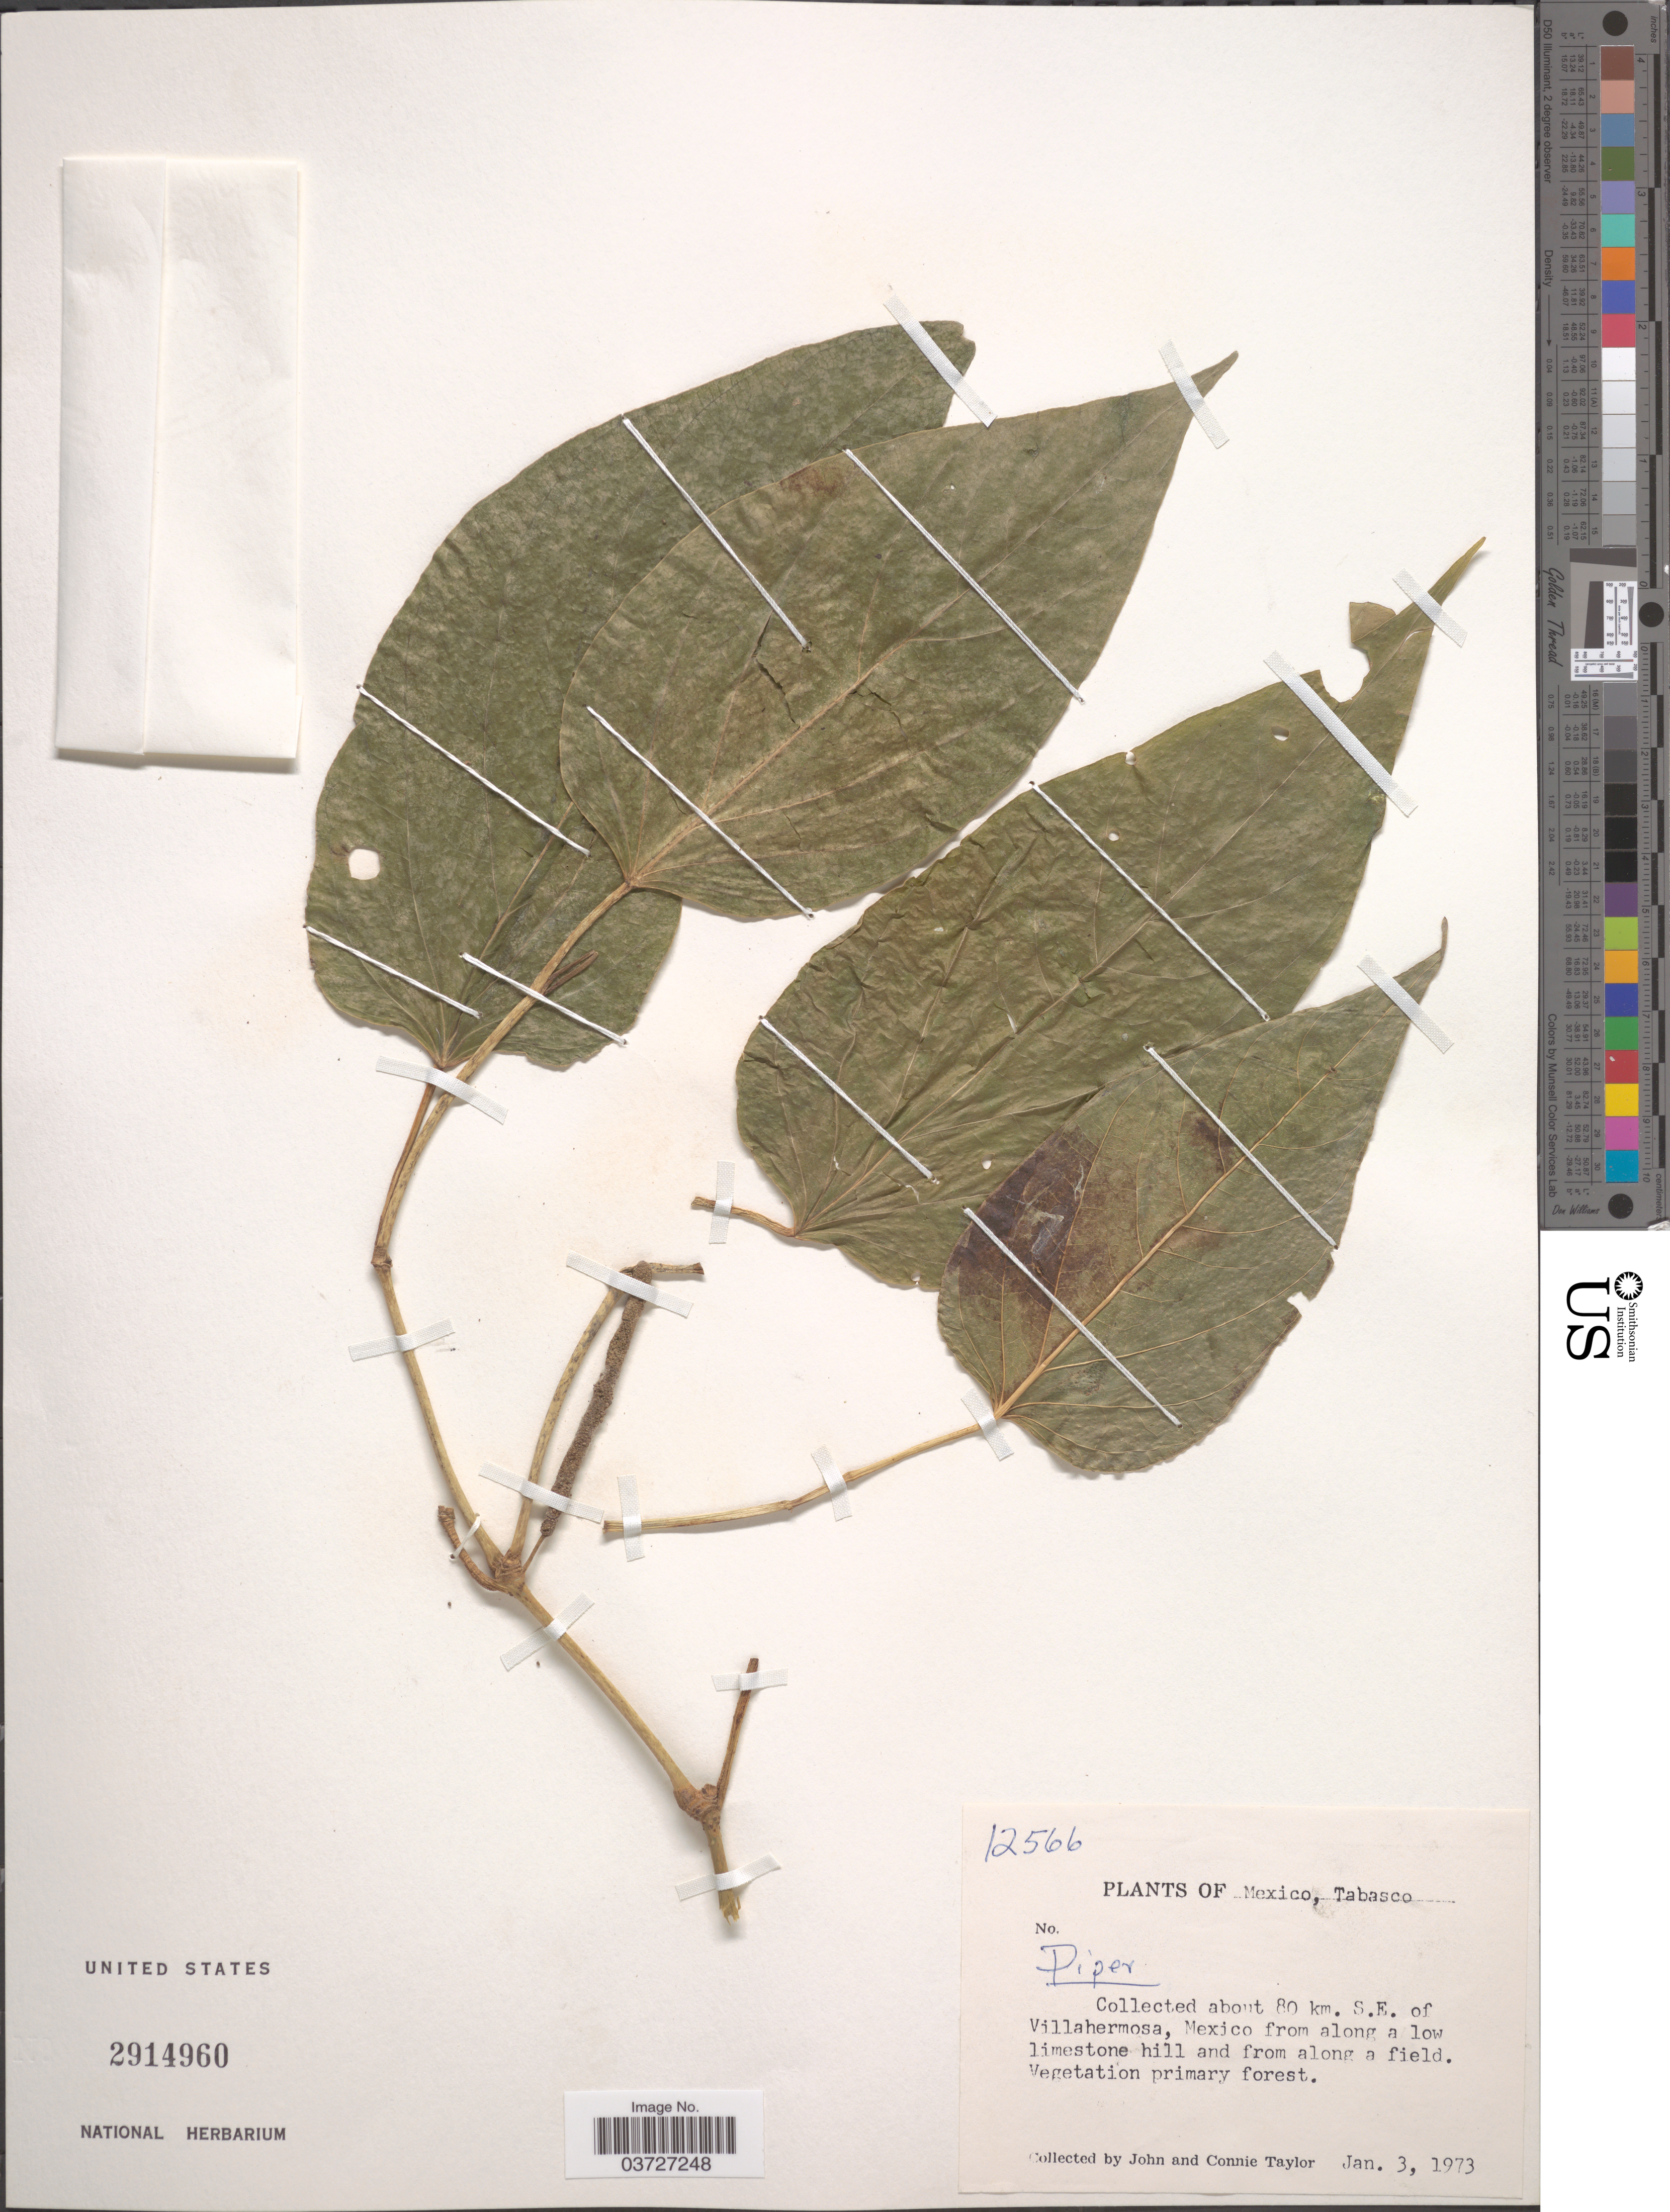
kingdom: Plantae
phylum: Tracheophyta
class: Magnoliopsida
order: Piperales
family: Piperaceae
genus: Piper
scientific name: Piper sp.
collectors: J. Taylor & C. Taylor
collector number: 12566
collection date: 1973-01-03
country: Mexico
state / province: Tabasco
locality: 80 km. S.E. of Villahermosa, Mexico from along a low limestone hill and from along a field.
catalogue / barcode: US 2914960